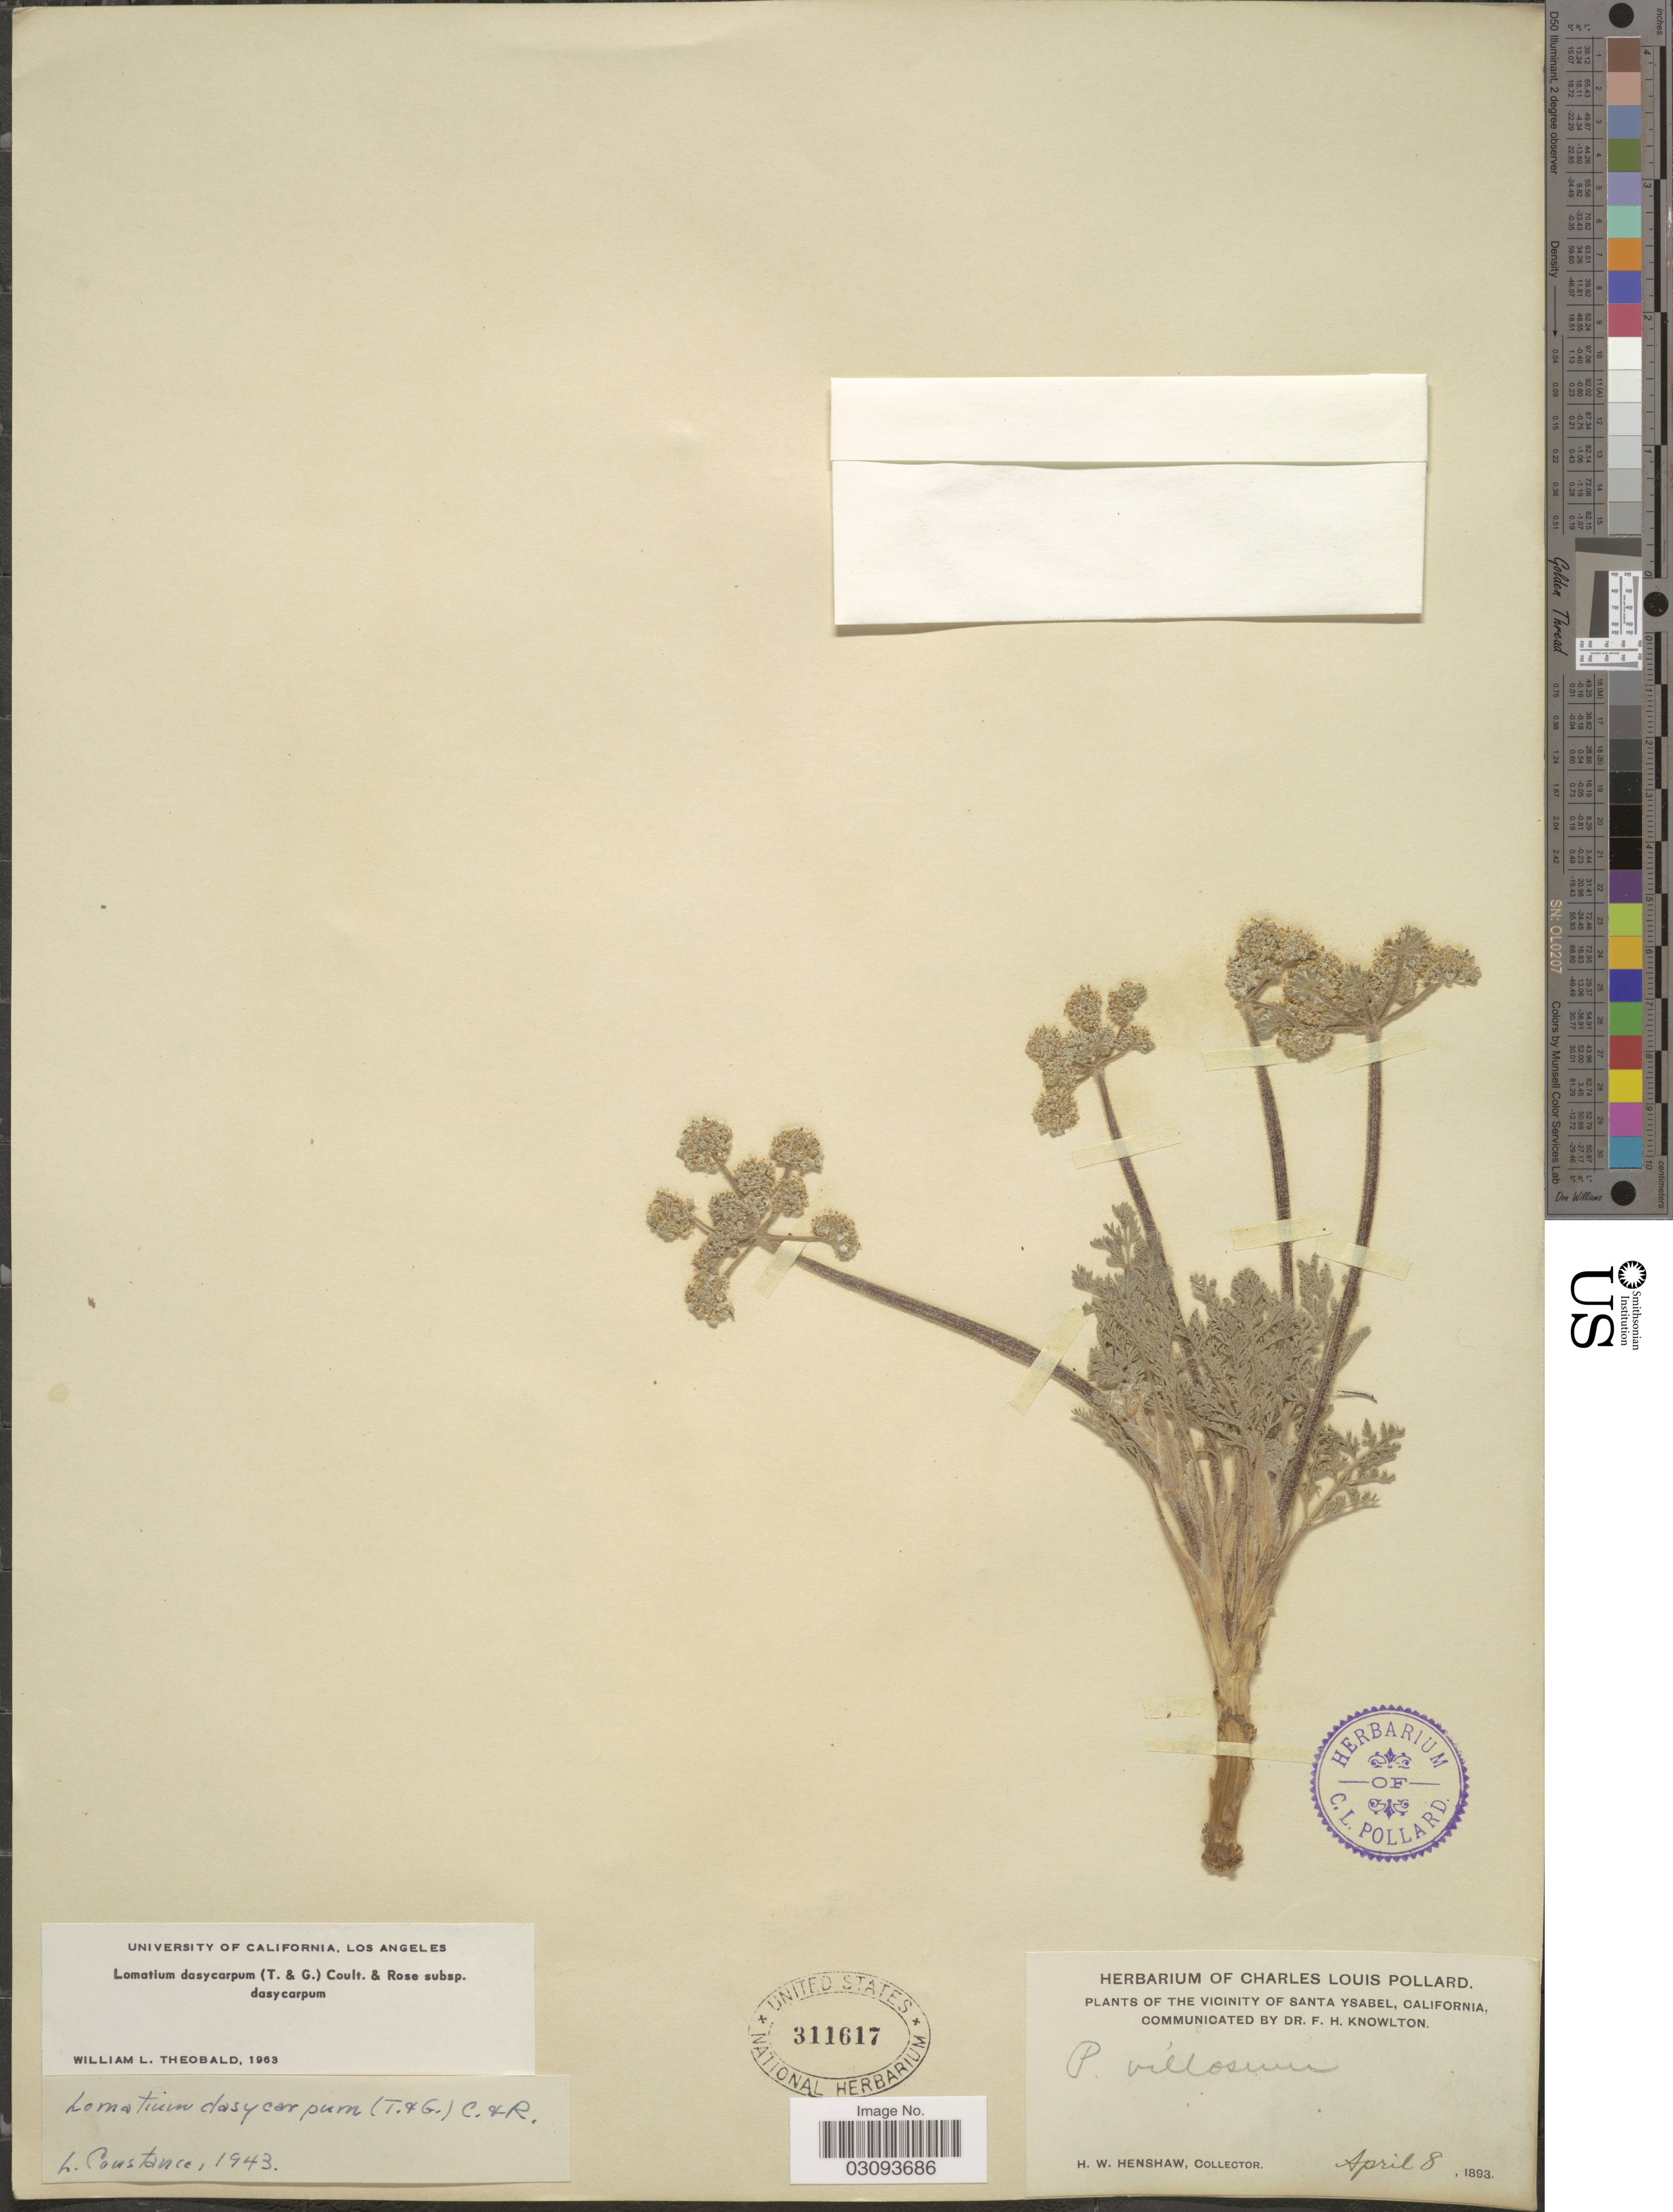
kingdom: Plantae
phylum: Tracheophyta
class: Magnoliopsida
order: Apiales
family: Apiaceae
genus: Lomatium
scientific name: Lomatium dasycarpum subsp. dasycarpum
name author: (Torr.) J.M. Coult. & Rose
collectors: H. Henshaw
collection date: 1893-04-08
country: United States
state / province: California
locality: The Vicinity of Santa Ysabel.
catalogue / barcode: US 311617